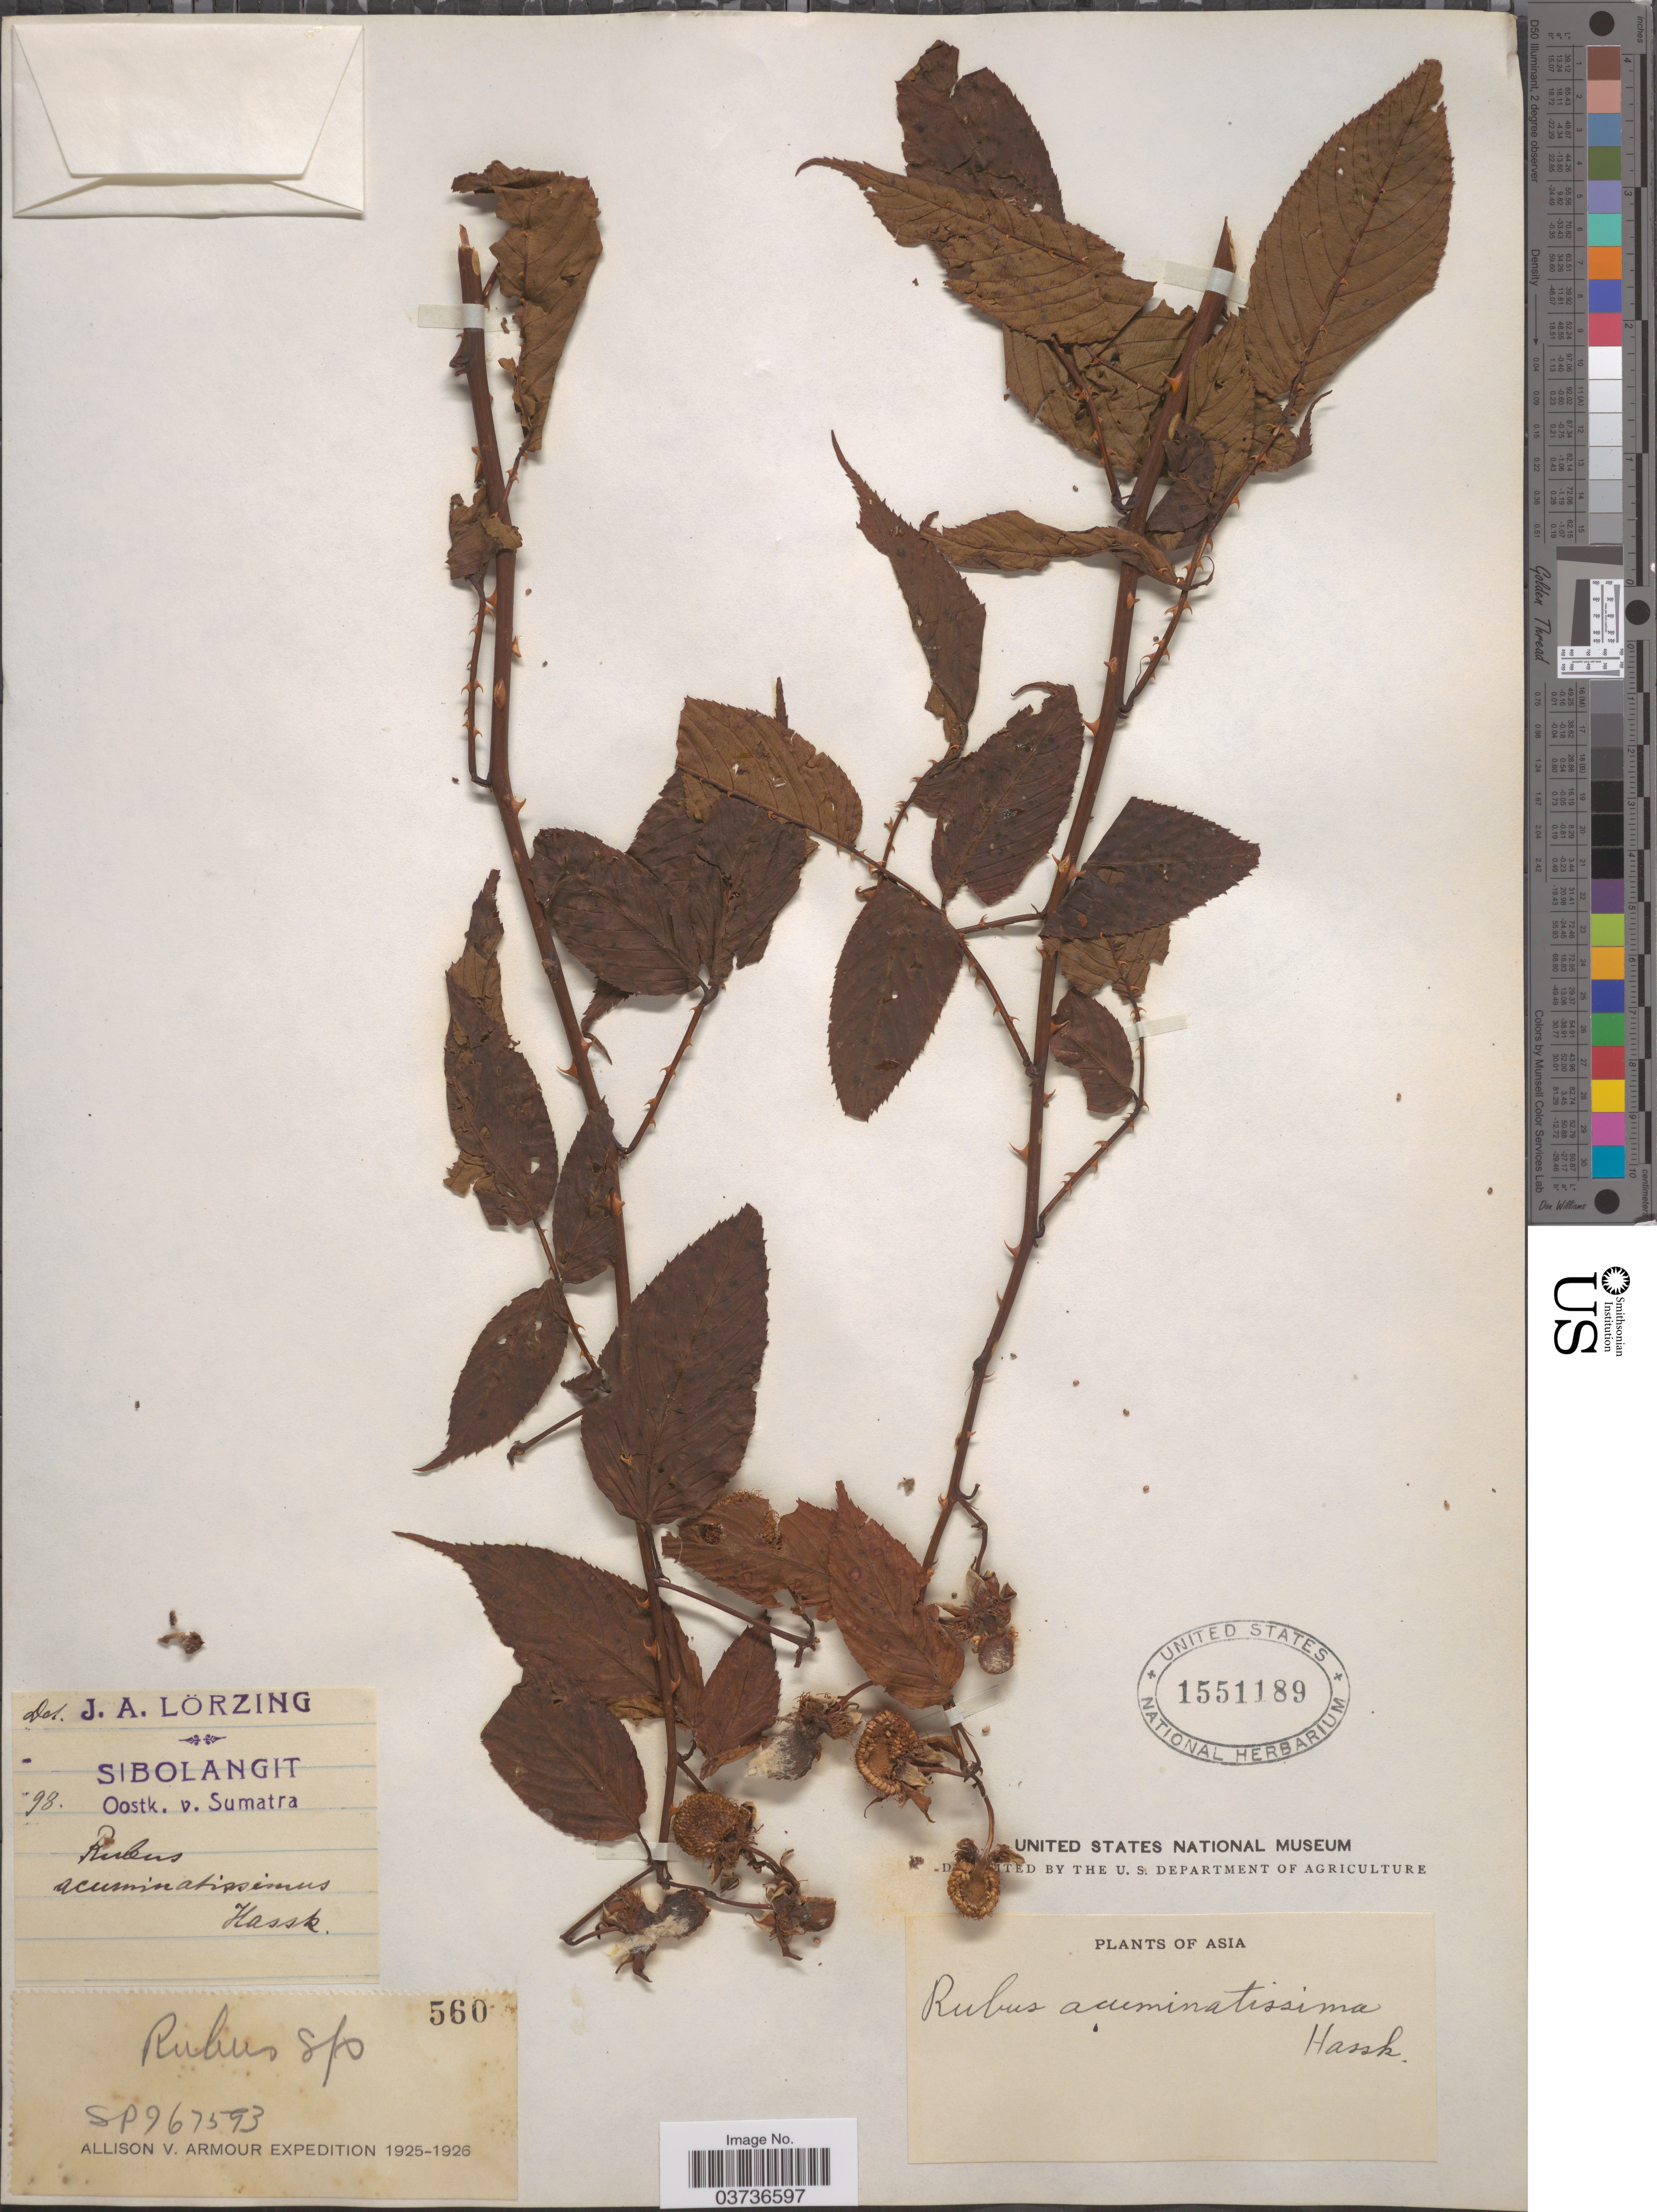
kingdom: Plantae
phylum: Tracheophyta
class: Magnoliopsida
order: Rosales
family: Rosaceae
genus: Rubus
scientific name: Rubus acuminatissimus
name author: Hassk.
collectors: Allison V. Armour Expedition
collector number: SP967593?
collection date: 1925/1926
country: Indonesia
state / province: Sumatra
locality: Sibolangit. Oostk. v. Sumatra.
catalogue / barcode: US 1551189